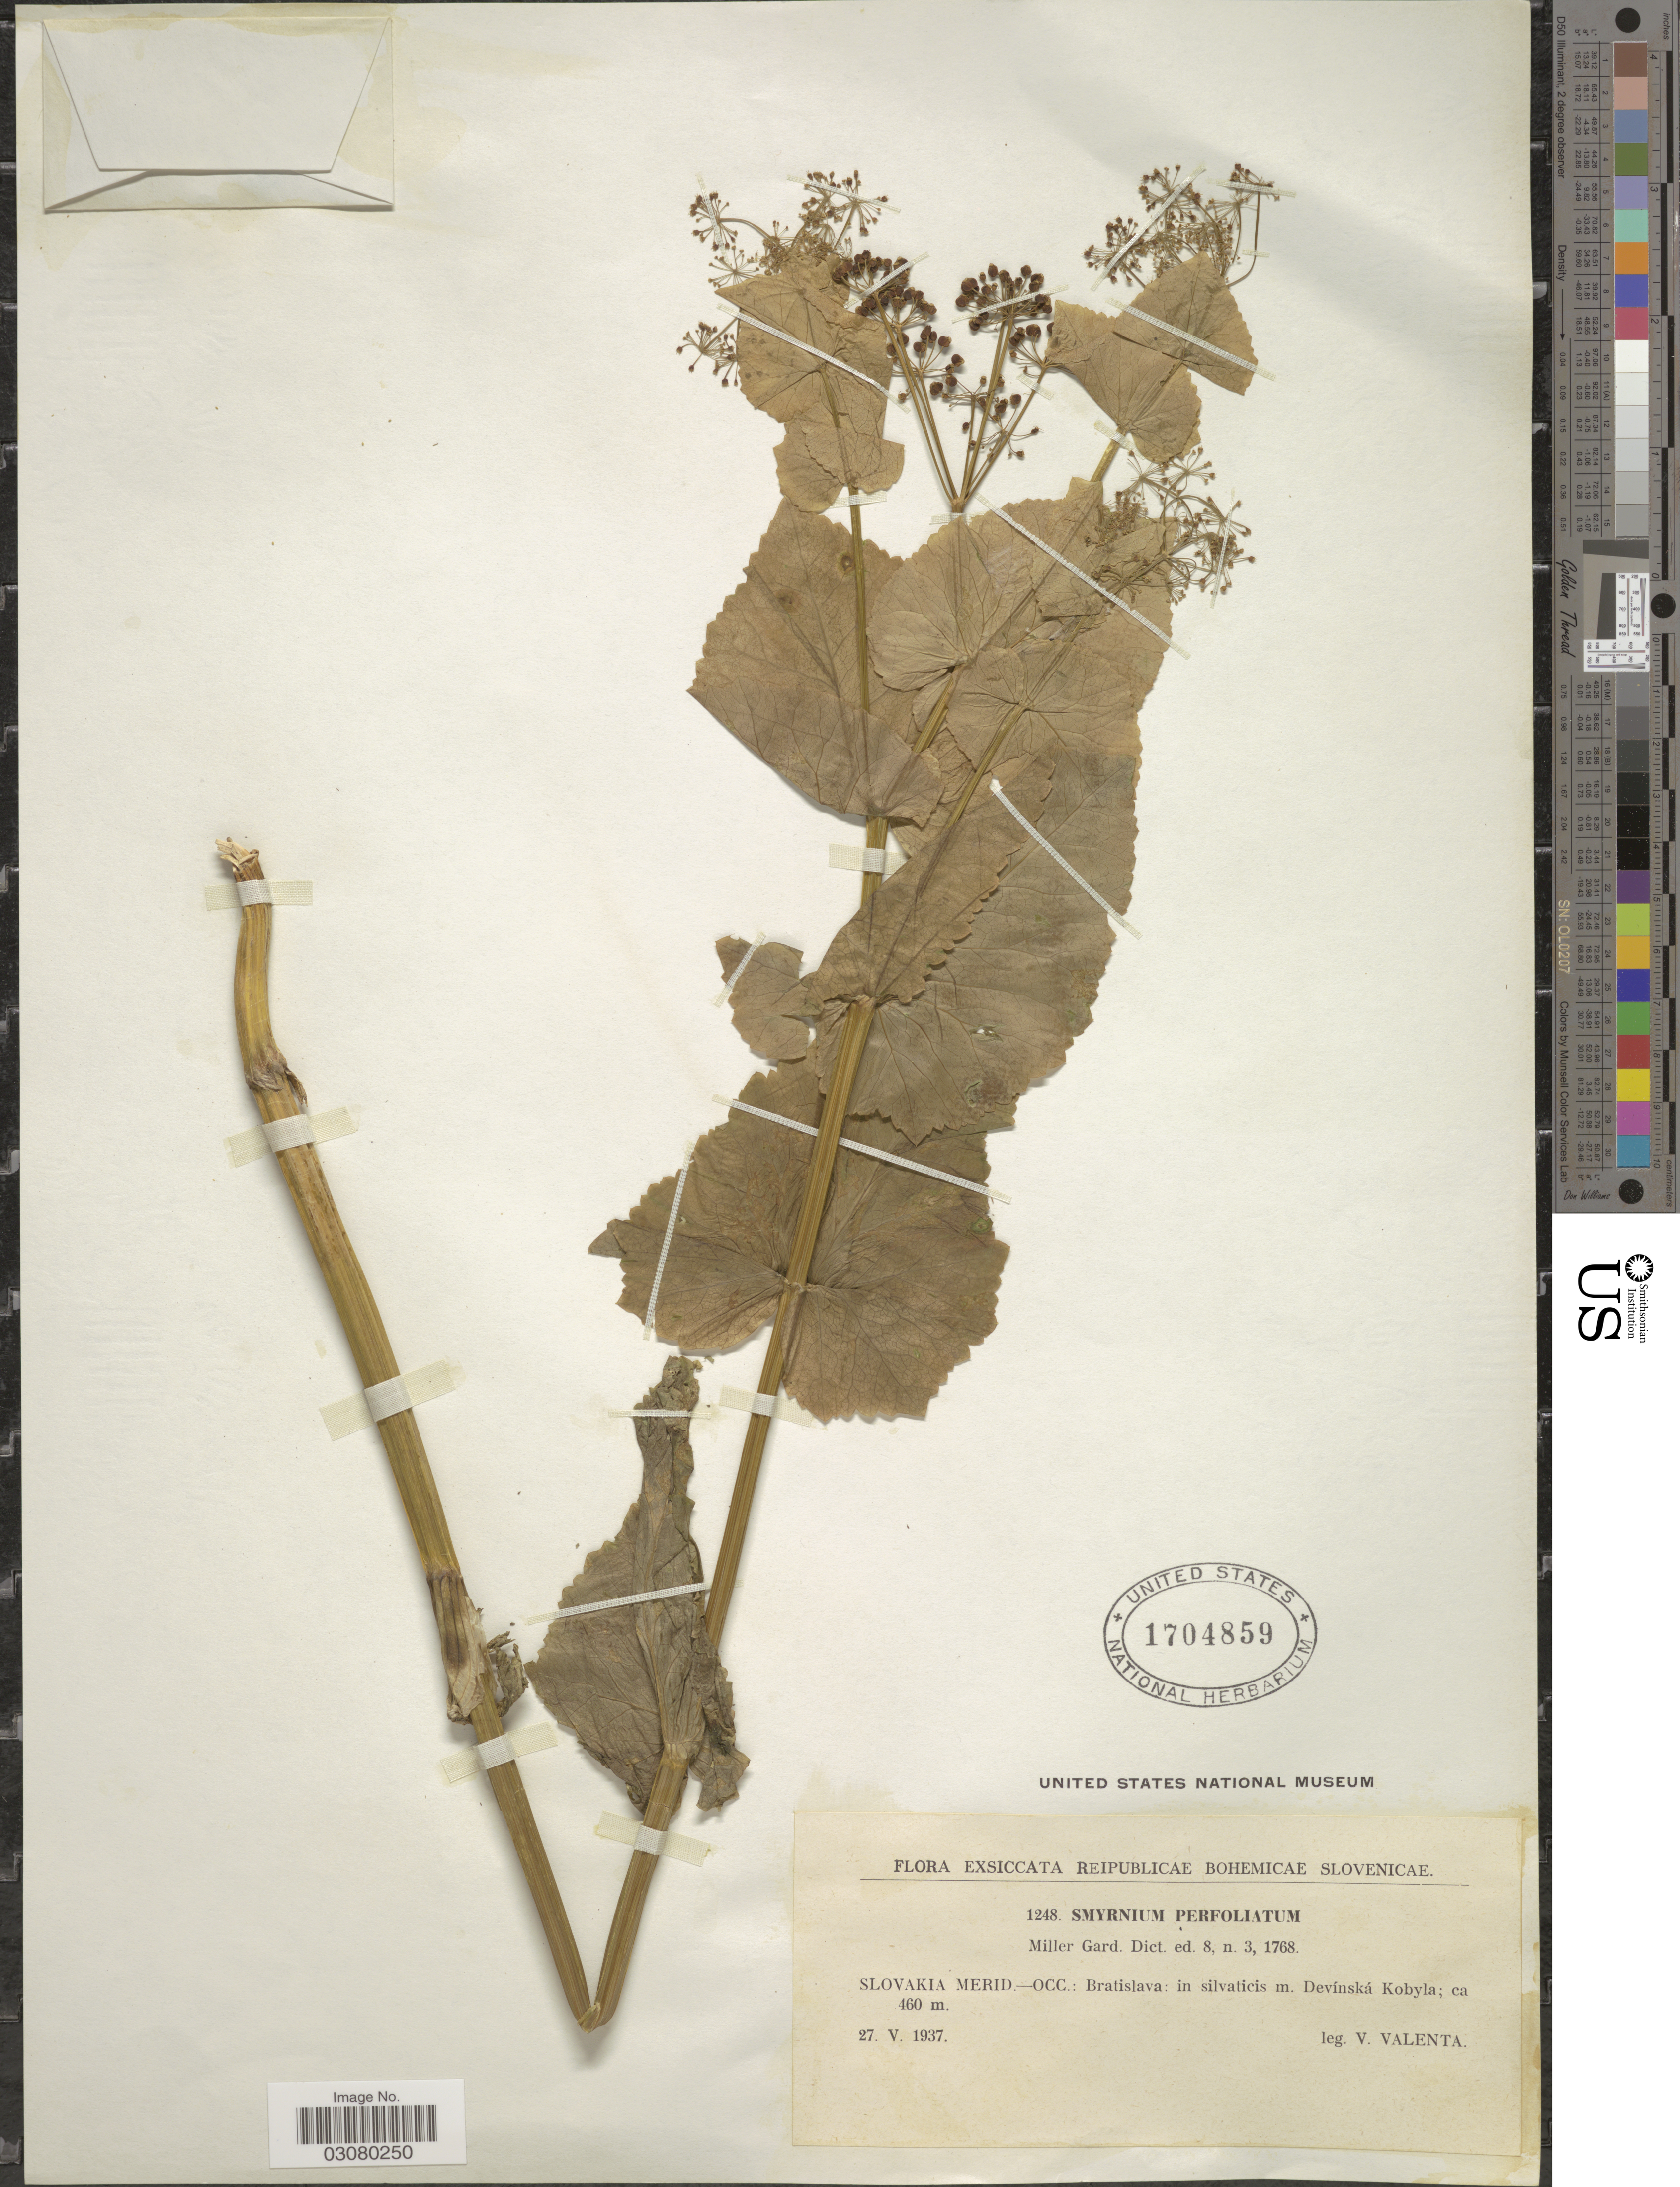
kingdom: Plantae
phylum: Tracheophyta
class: Magnoliopsida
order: Apiales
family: Apiaceae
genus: Smyrnium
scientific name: Smyrnium perfoliatum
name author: L.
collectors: V. Valenta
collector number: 1248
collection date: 1937-05-27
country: Slovakia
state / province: Bratislavsky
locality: Slovakia Merid.-Occ.: Bratislava: in silvaticis m. Devínska Kobyla.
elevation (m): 460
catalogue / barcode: US 1704859